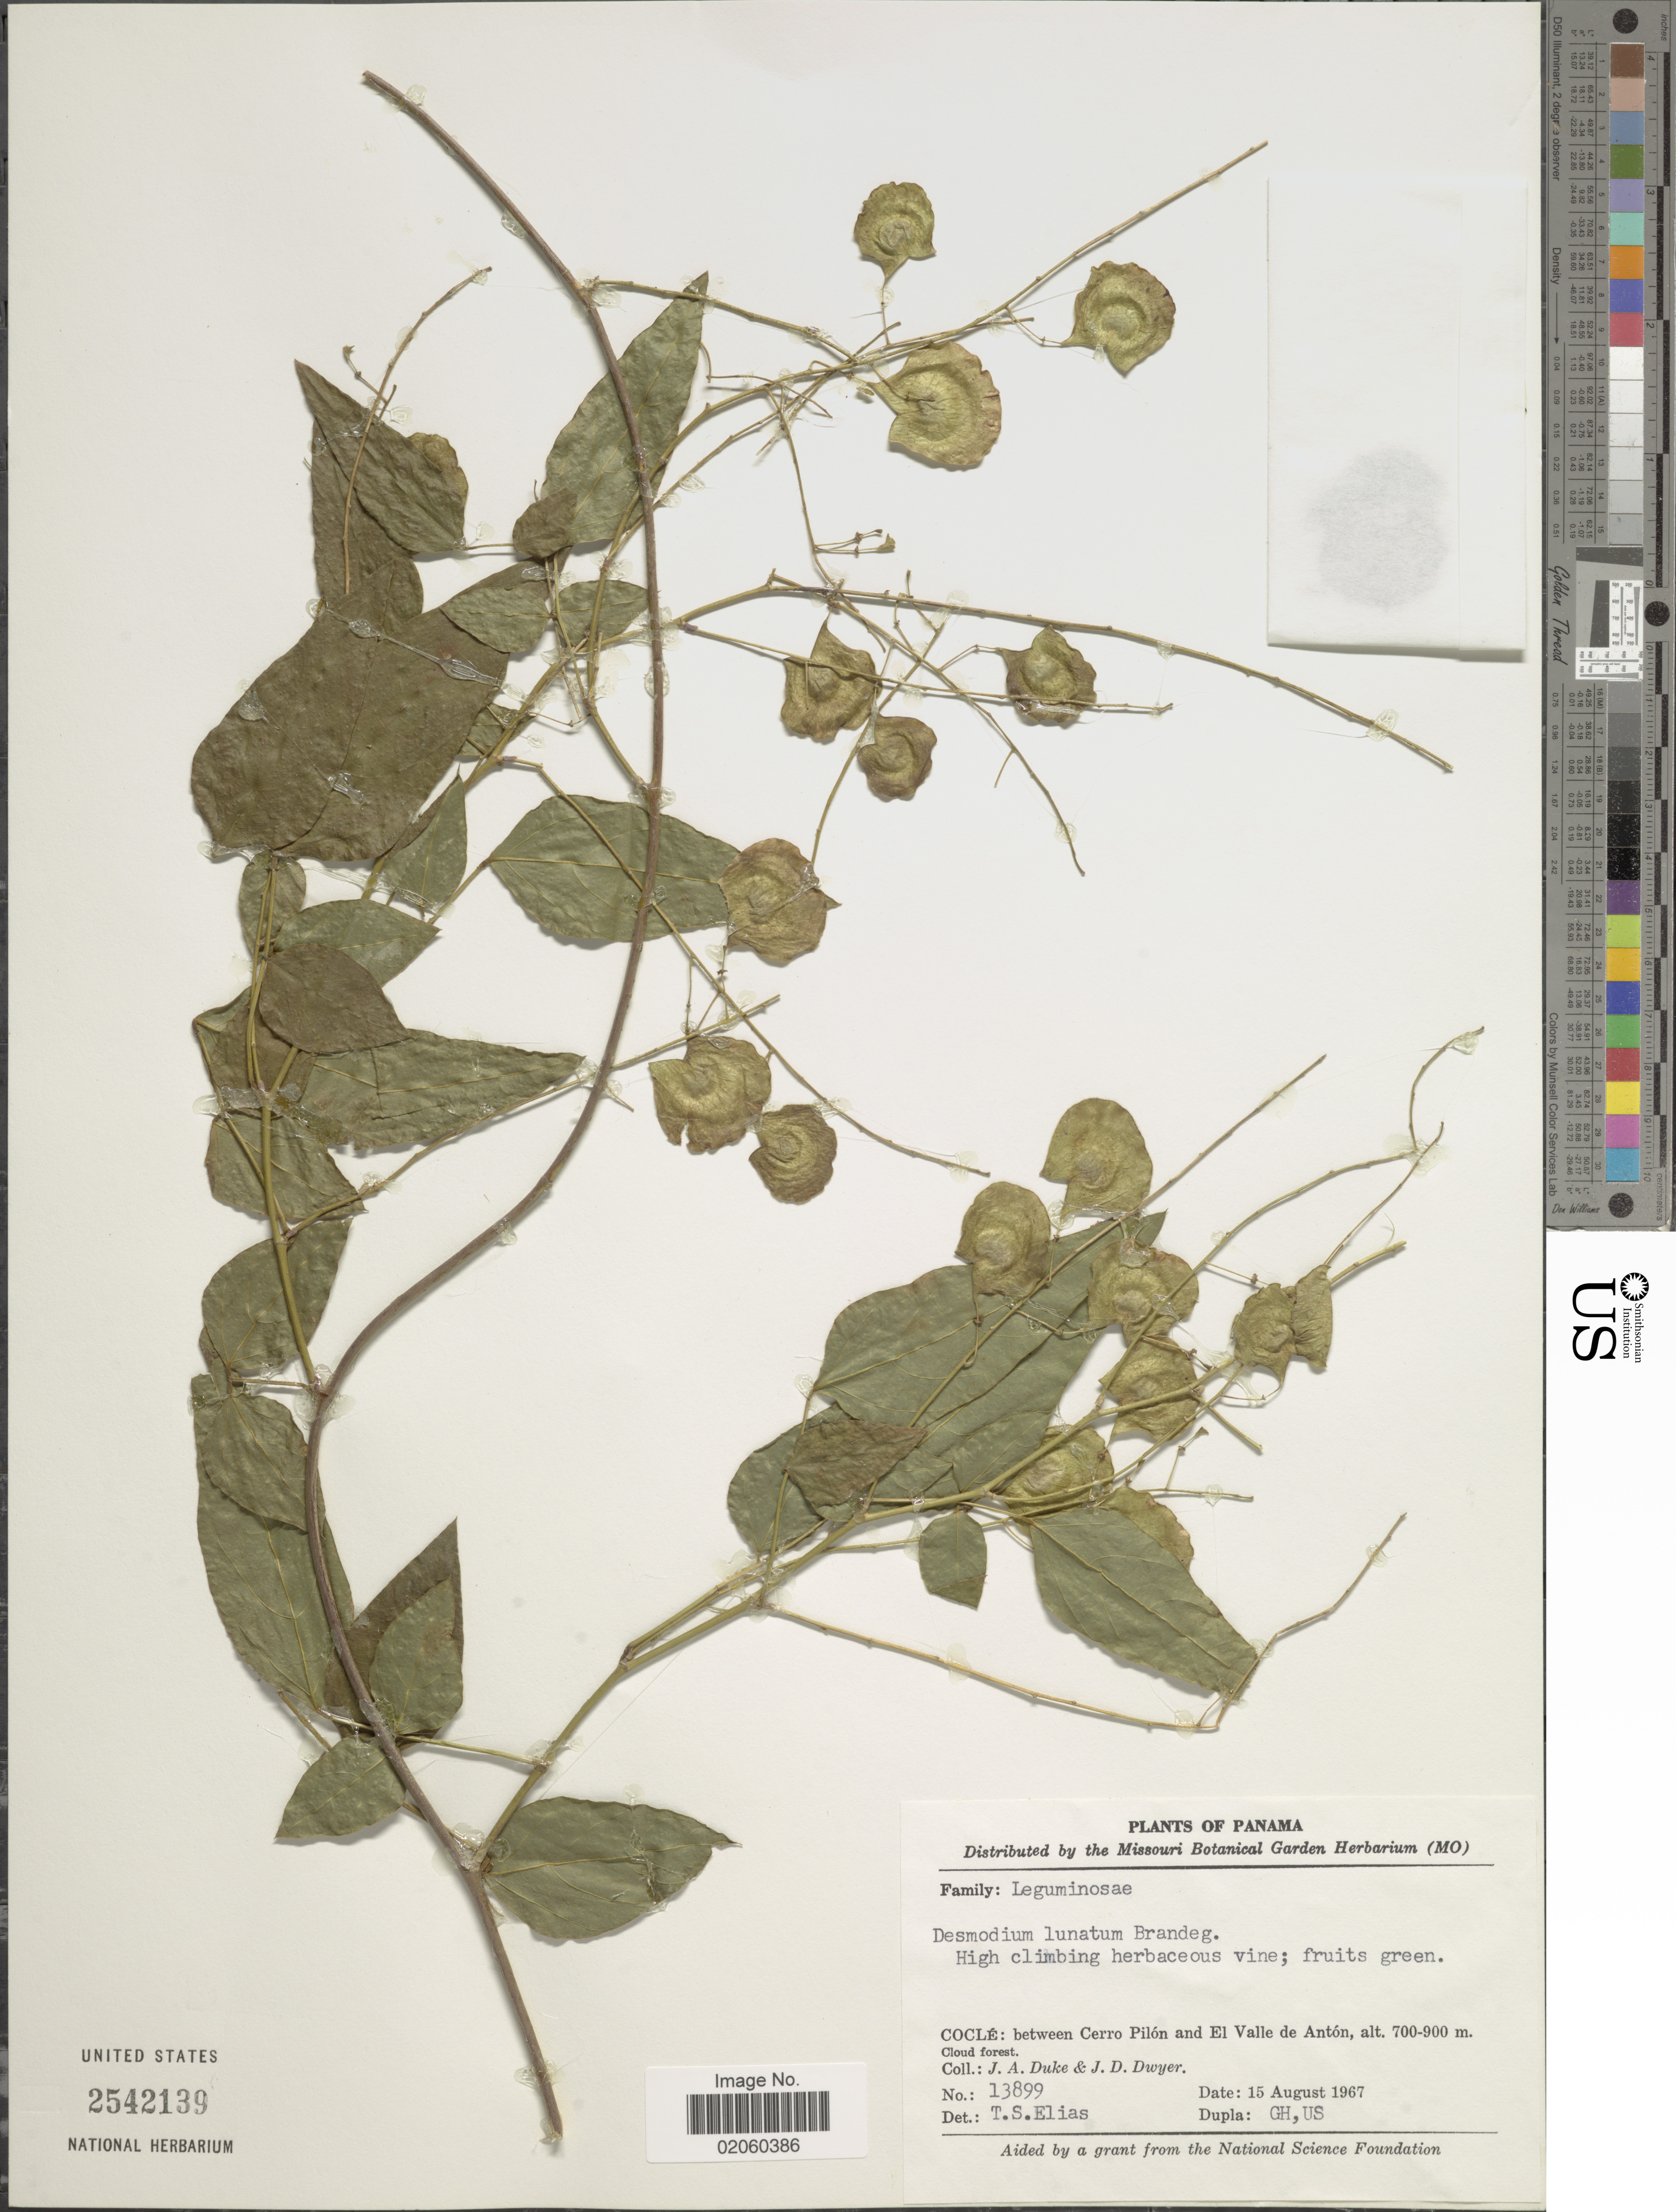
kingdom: Plantae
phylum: Tracheophyta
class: Magnoliopsida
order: Fabales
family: Fabaceae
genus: Desmodium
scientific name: Desmodium lunatum Brandegee, nom. illeg.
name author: Brandegee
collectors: J. A. Duke & J. D. Dwyer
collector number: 13899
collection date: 1967-08-15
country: Panama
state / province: Coclé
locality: Cocle: between Cerro Pilo and El Valle de Anton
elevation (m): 700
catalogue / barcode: US 2542139